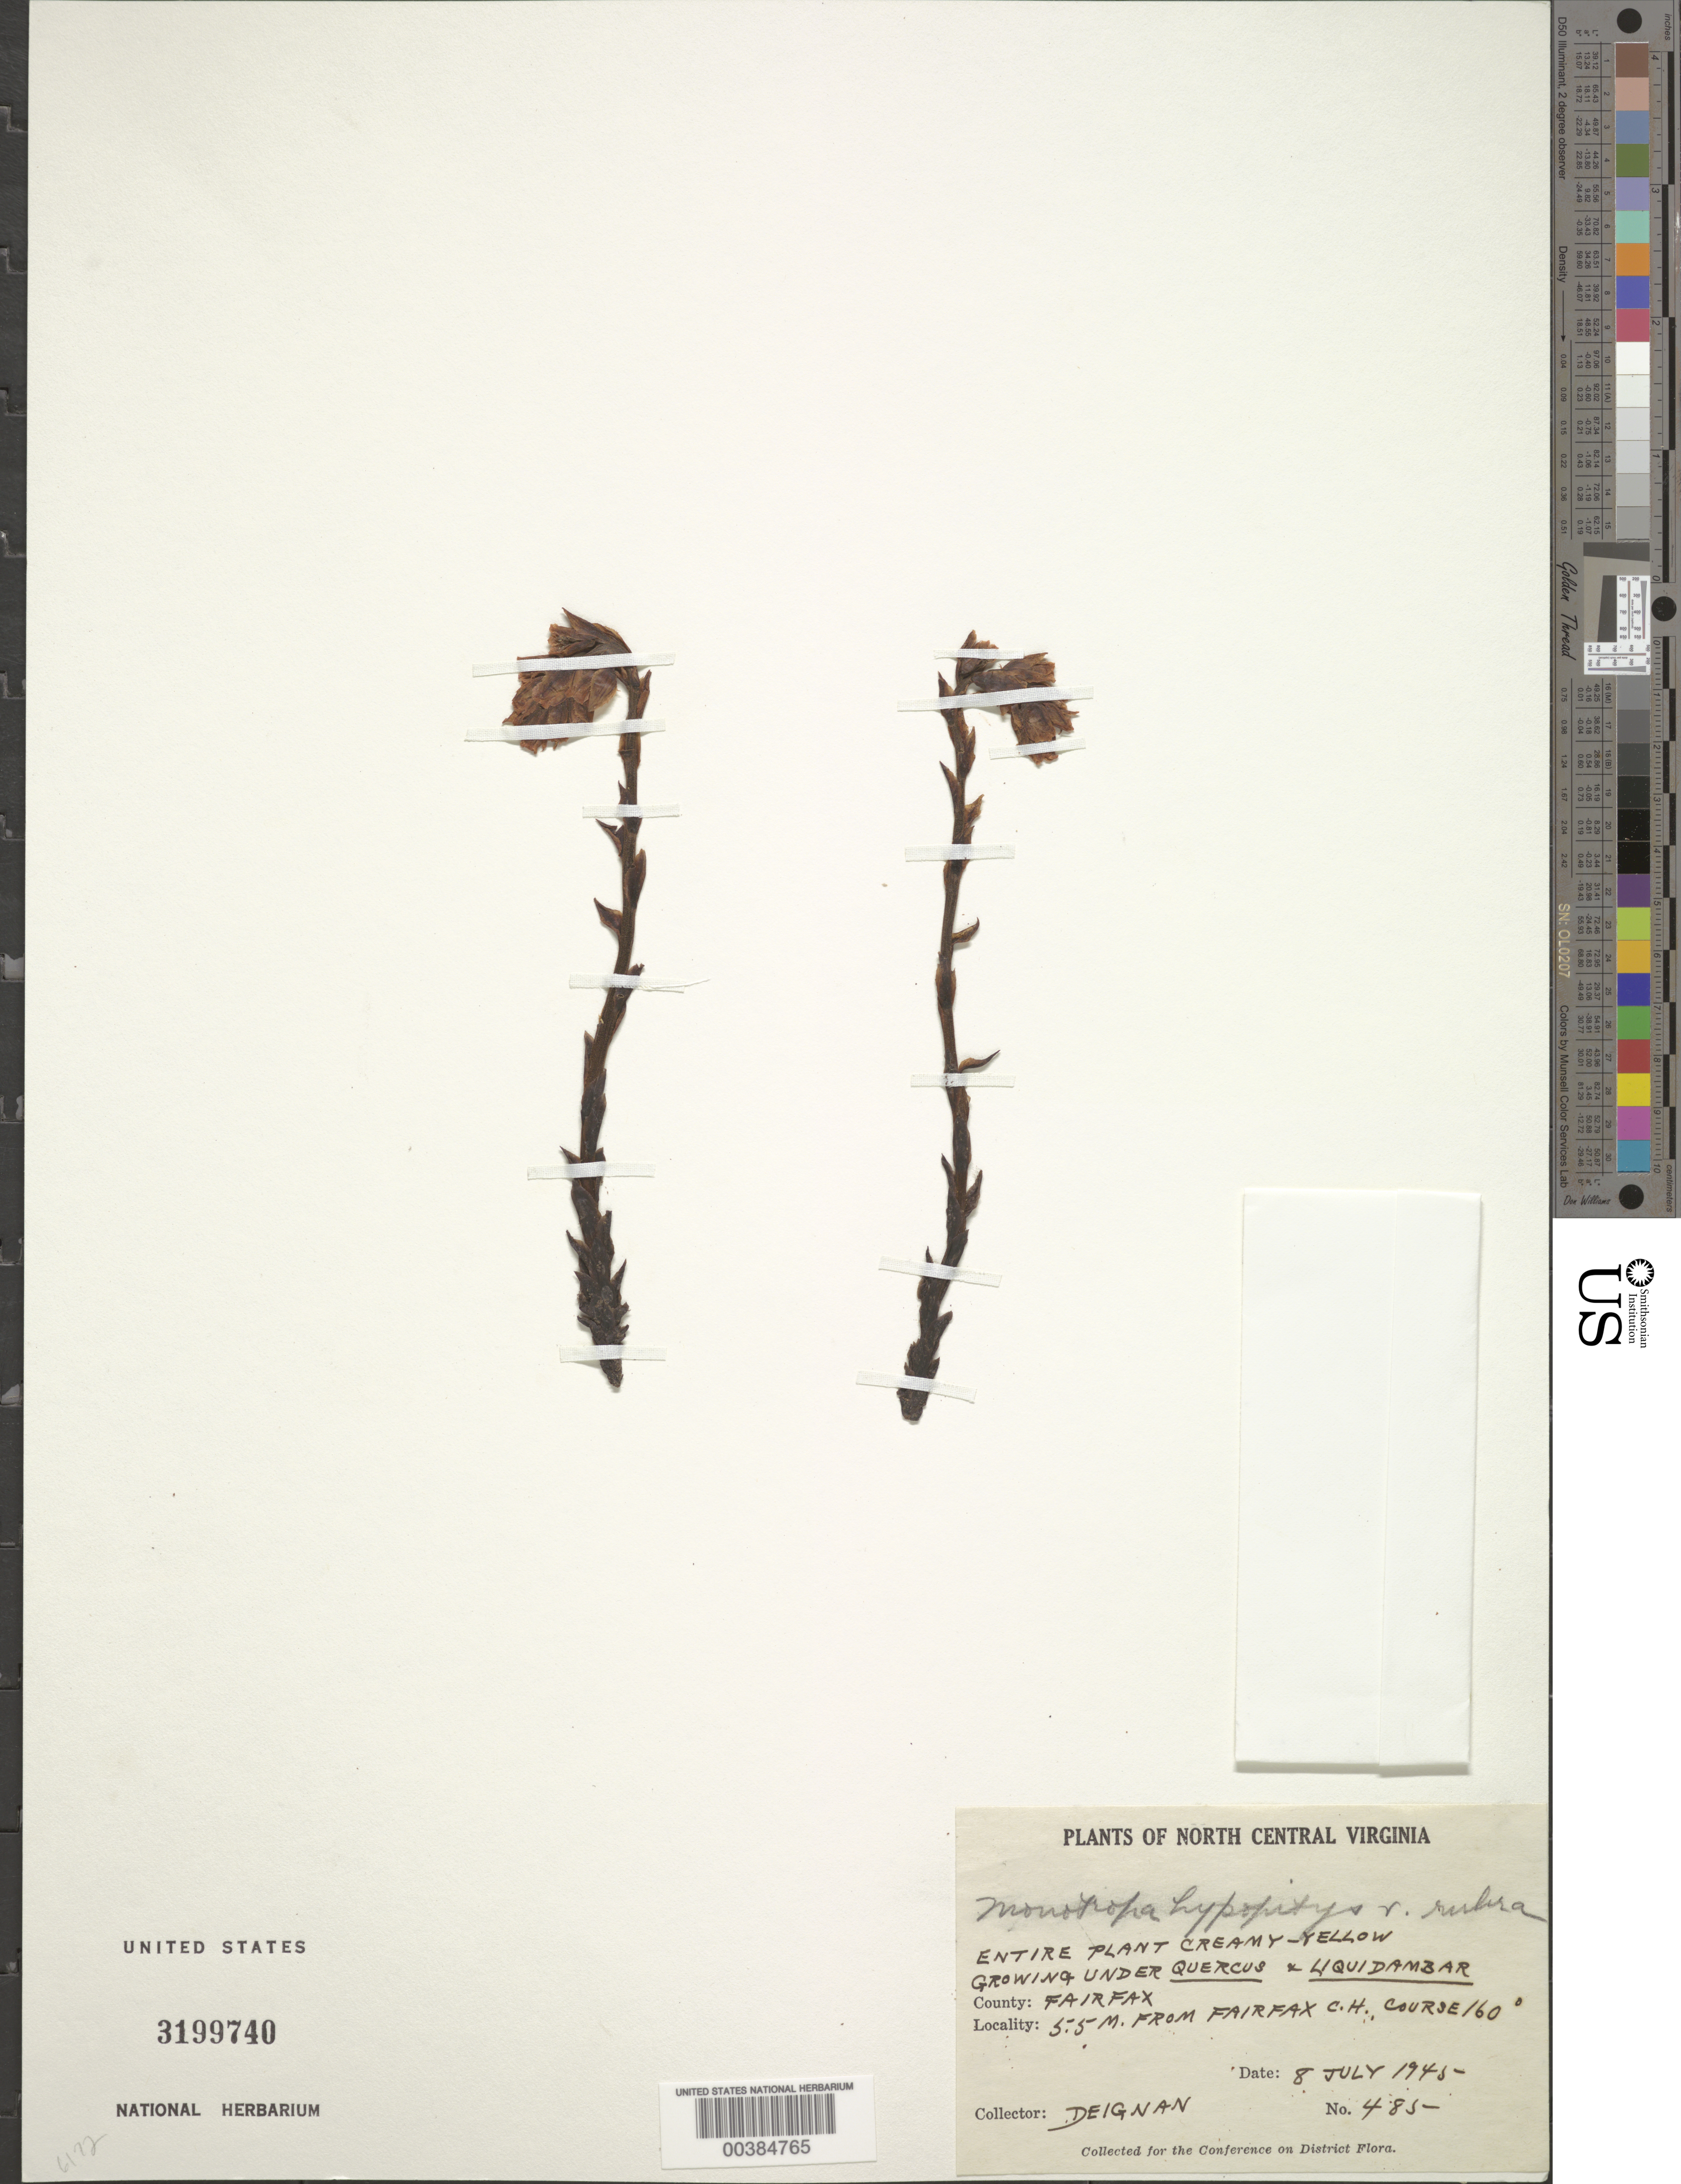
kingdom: Plantae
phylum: Tracheophyta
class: Magnoliopsida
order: Ericales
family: Ericaceae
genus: Hypopitys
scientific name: Hypopitys monotropa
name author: Crantz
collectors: H. Deignan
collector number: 485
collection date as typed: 08 Jul 1945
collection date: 1945-07-08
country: United States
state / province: Virginia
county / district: Fairfax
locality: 5.5 M from Fairfax Court House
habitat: Growing under Quercus and Liquidambar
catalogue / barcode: US 3199740